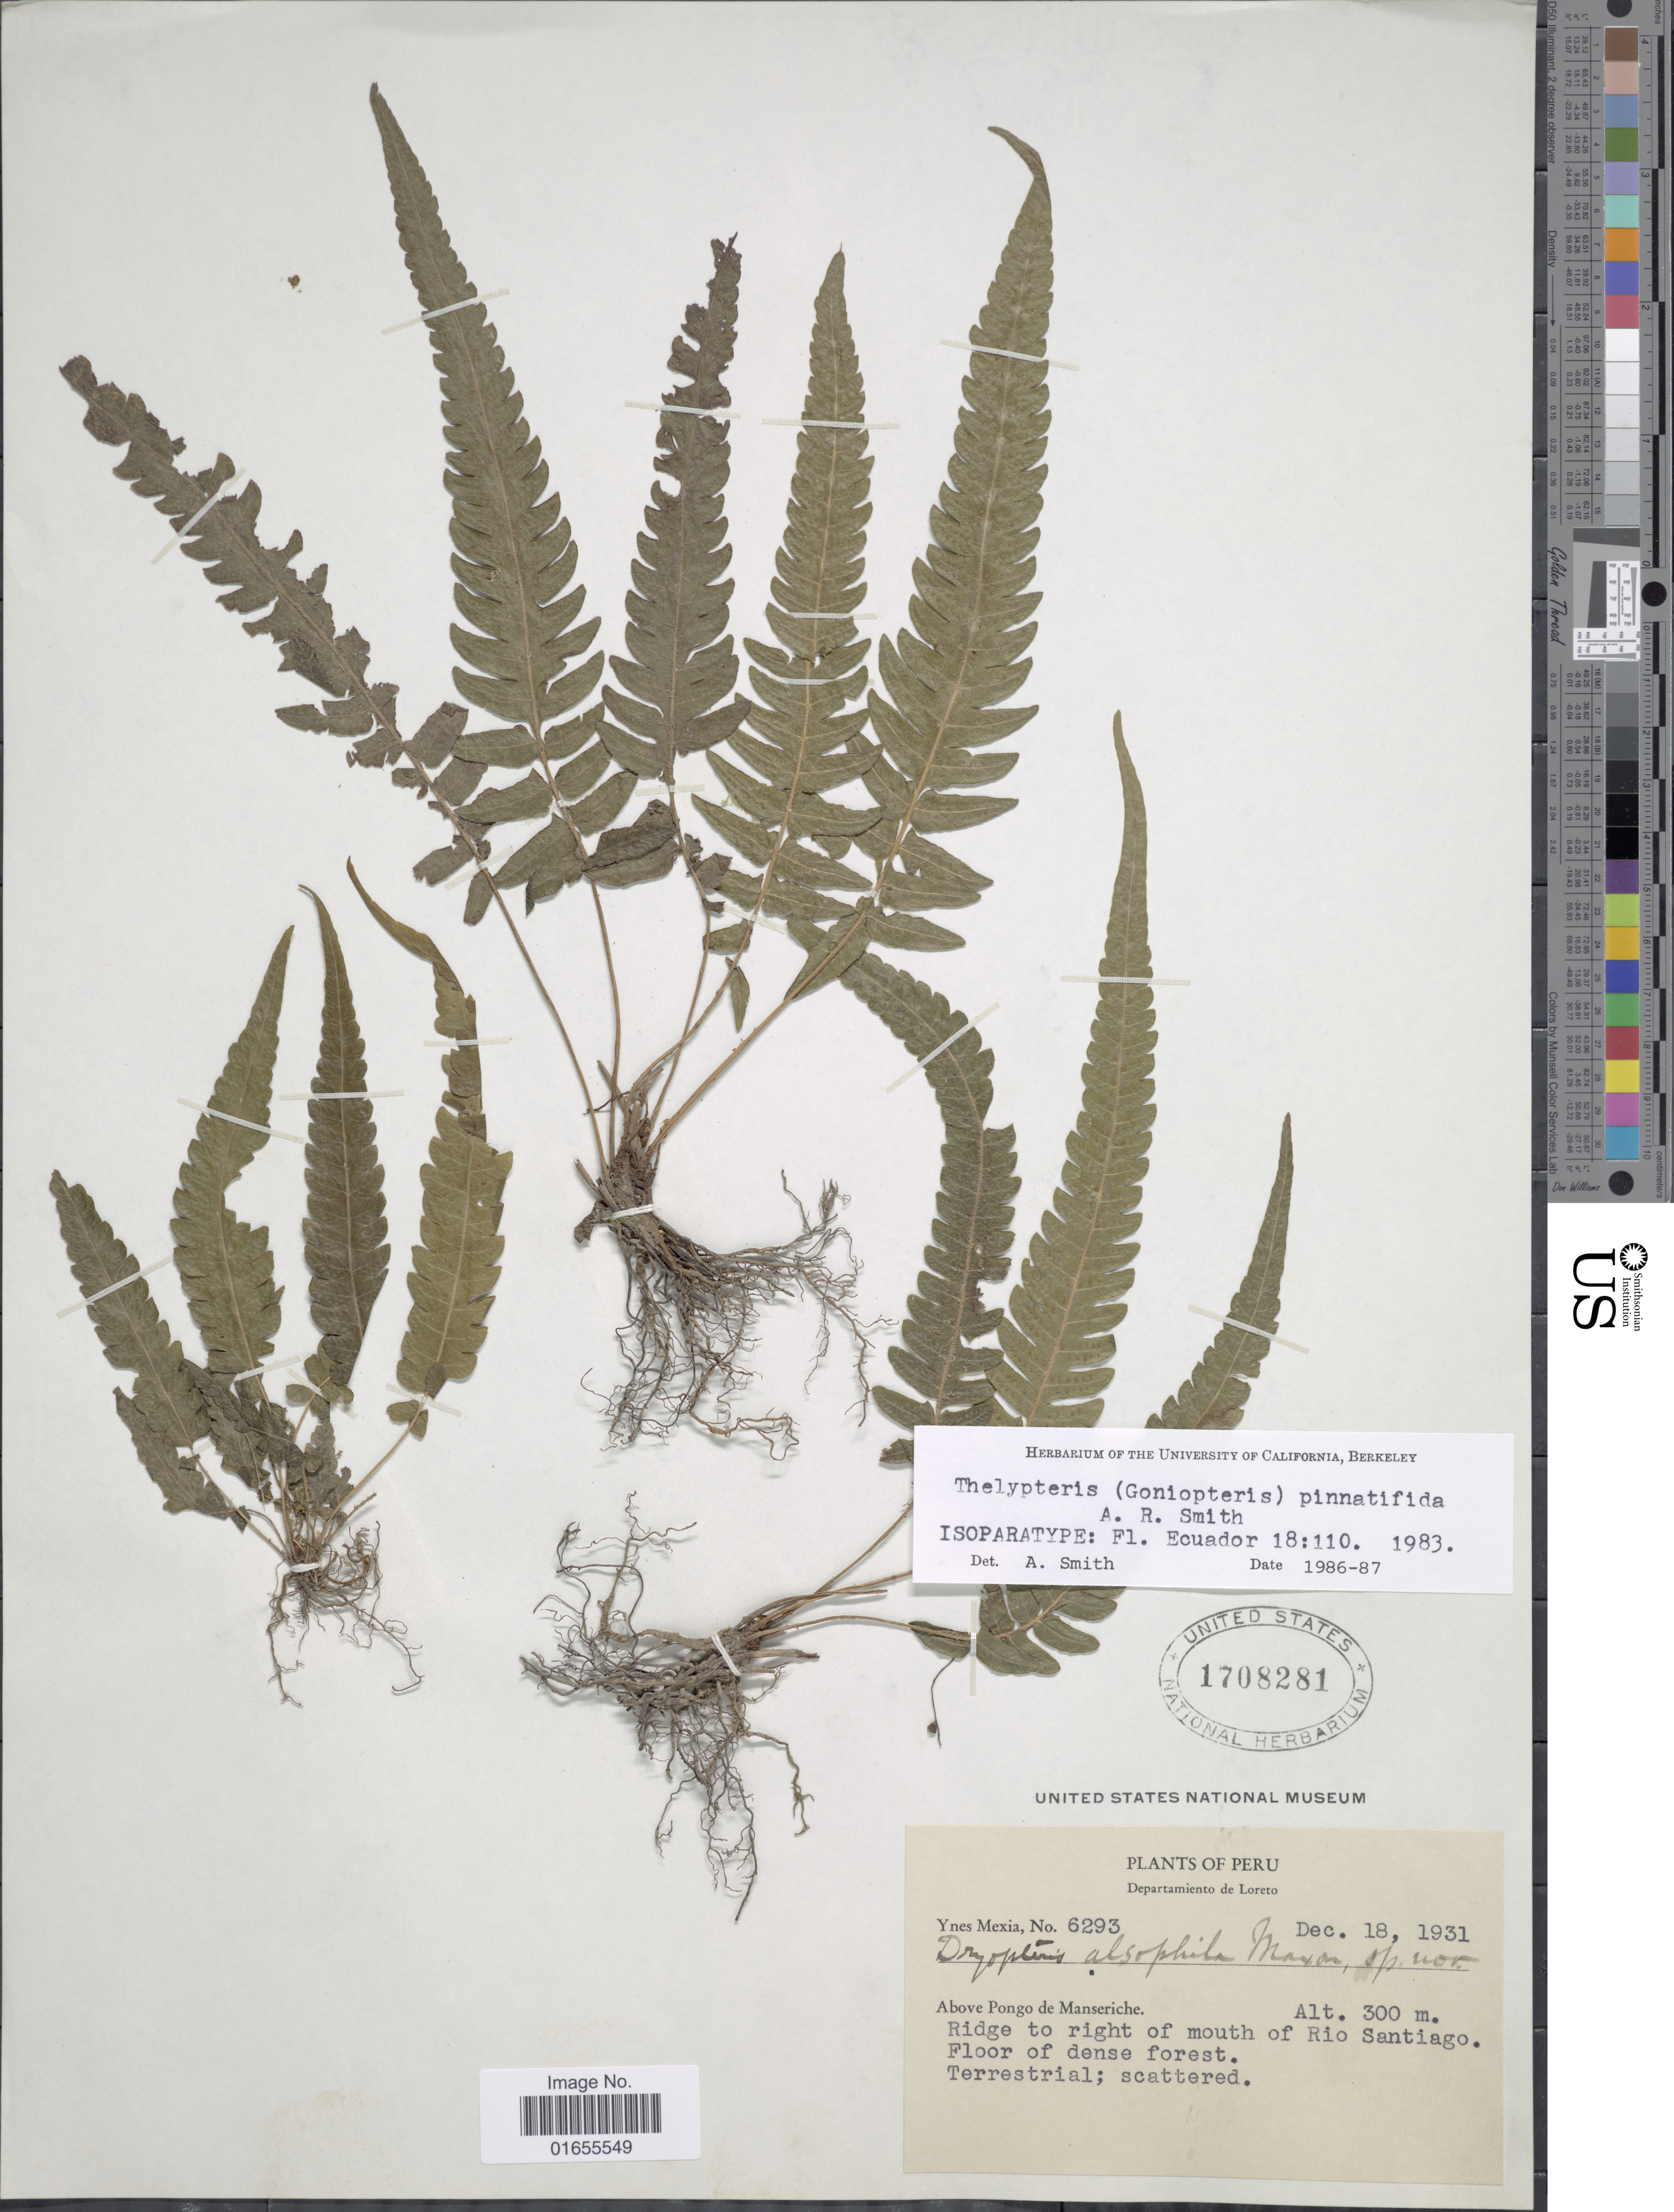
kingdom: Plantae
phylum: Tracheophyta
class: Polypodiopsida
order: Polypodiales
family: Thelypteridaceae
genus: Goniopteris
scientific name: Goniopteris pinnatifida (A.R. Sm.) comb. nov., ined 2015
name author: (A.R. Sm.)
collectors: Y. Mexia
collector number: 6293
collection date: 1931-12-18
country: Peru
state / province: Loreto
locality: Above Pongo de Manseriche, Ridge to right of mouth of Rio Santiago. Floor of dense forest.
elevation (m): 300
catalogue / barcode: US 1708281